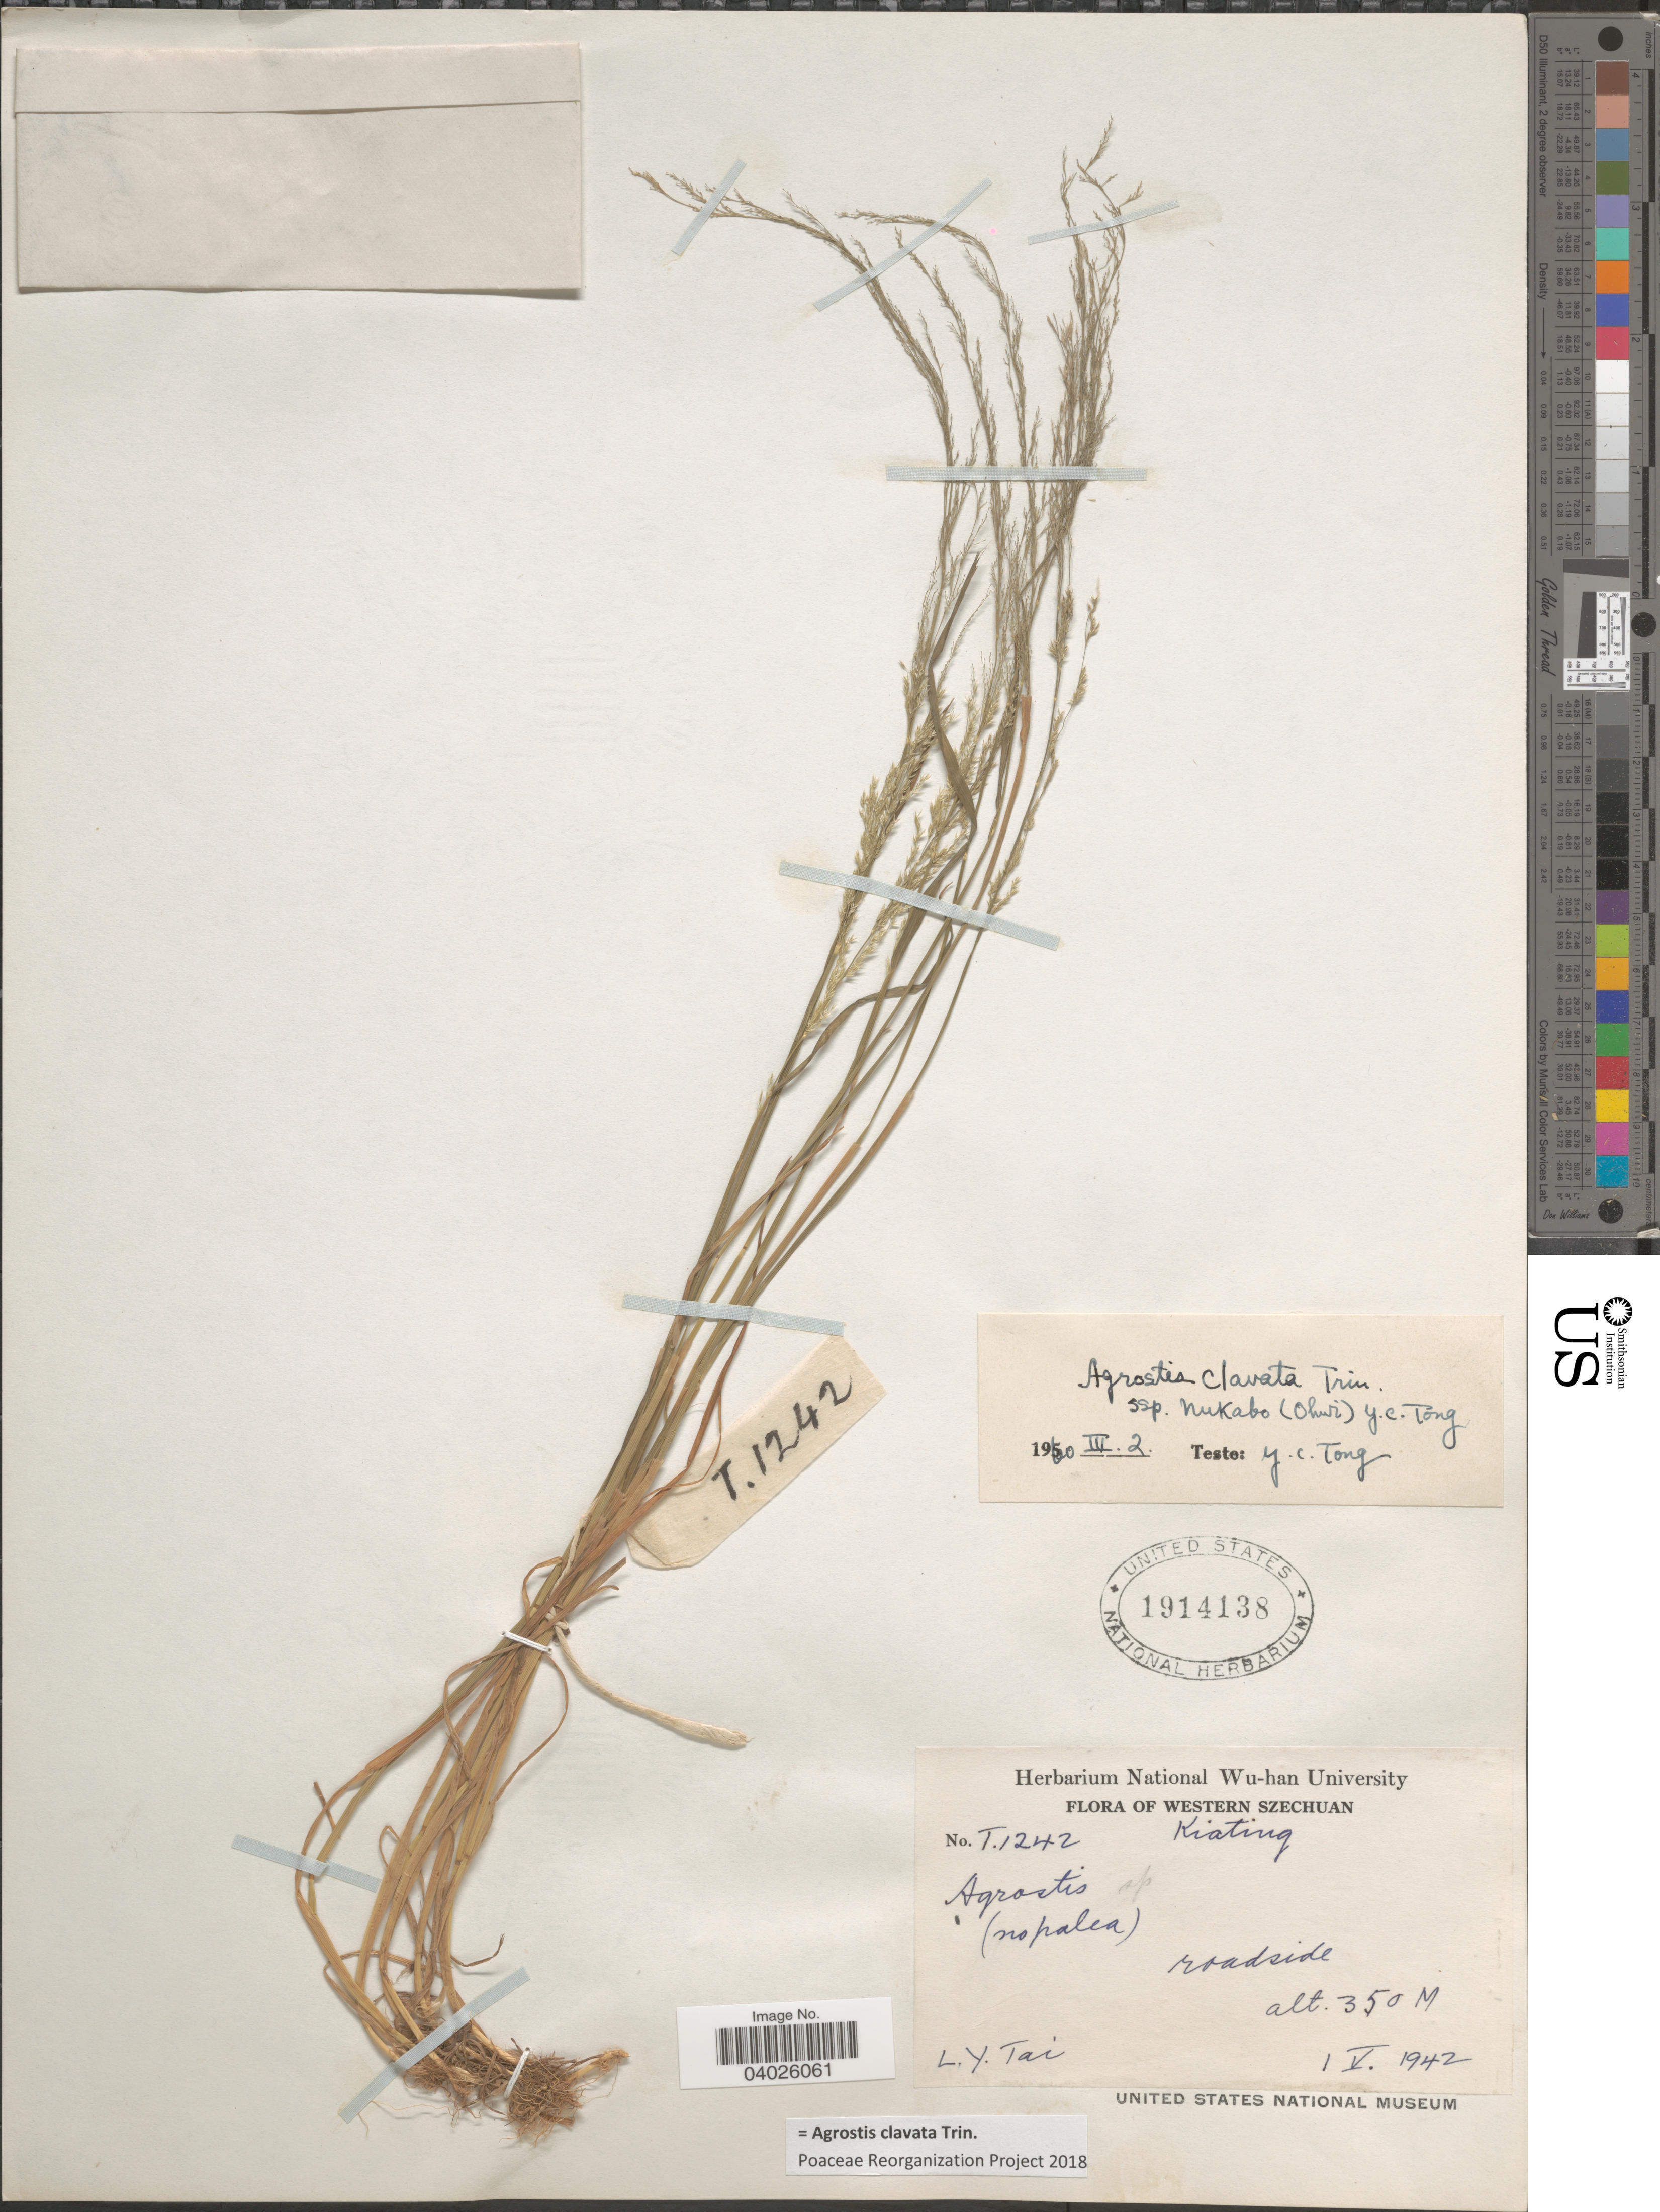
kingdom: Plantae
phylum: Tracheophyta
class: Liliopsida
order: Poales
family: Poaceae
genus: Agrostis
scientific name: Agrostis clavata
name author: Trin.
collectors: L. Tai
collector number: T 1242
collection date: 1942-05-01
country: China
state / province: Sichuan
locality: Western Szechuan. Kiating. Roadside.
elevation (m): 350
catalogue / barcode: US 1914138